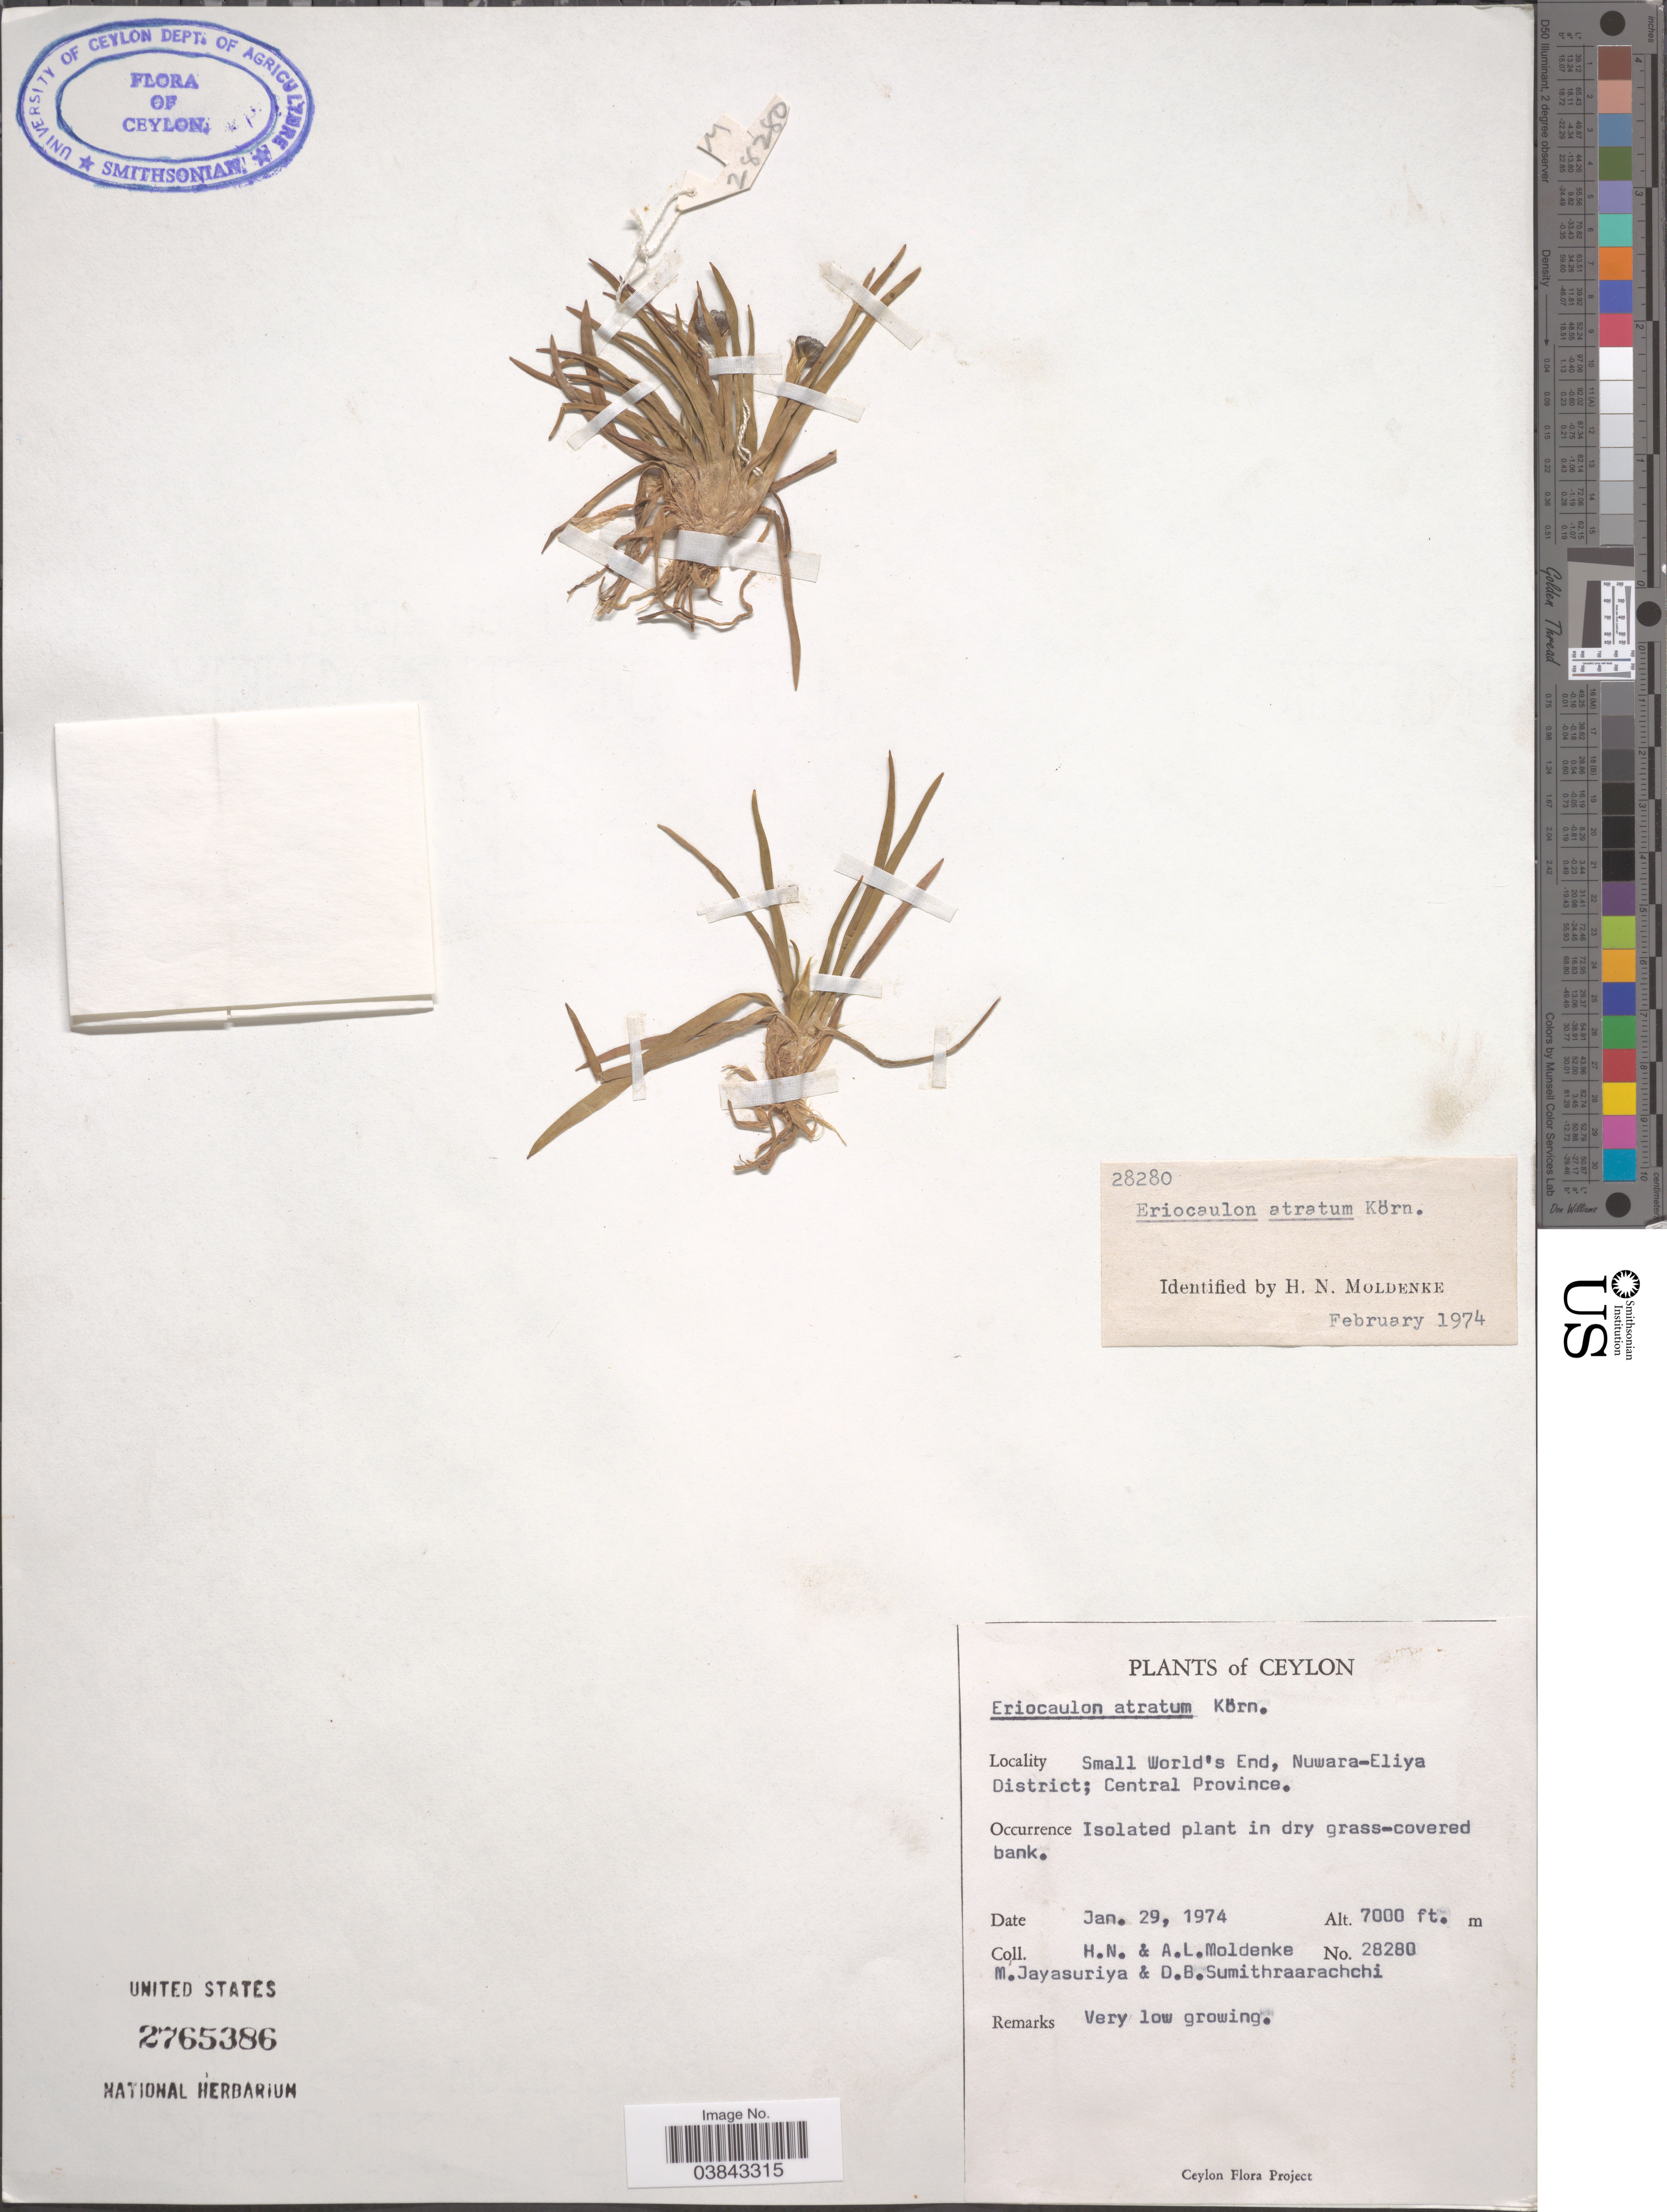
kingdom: Plantae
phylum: Tracheophyta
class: Liliopsida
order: Poales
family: Eriocaulaceae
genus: Eriocaulon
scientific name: Eriocaulon atratum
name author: Körn.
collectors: H. N. Moldenke, A. L. Moldenke, M. Jayasuriya & D. B. Sumithraarachchi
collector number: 28280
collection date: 1974-01-29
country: Sri Lanka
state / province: Central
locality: Ceylon. Small World's End, Nuwara-Eliya District; Central Province.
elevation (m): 2134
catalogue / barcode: US 2765386